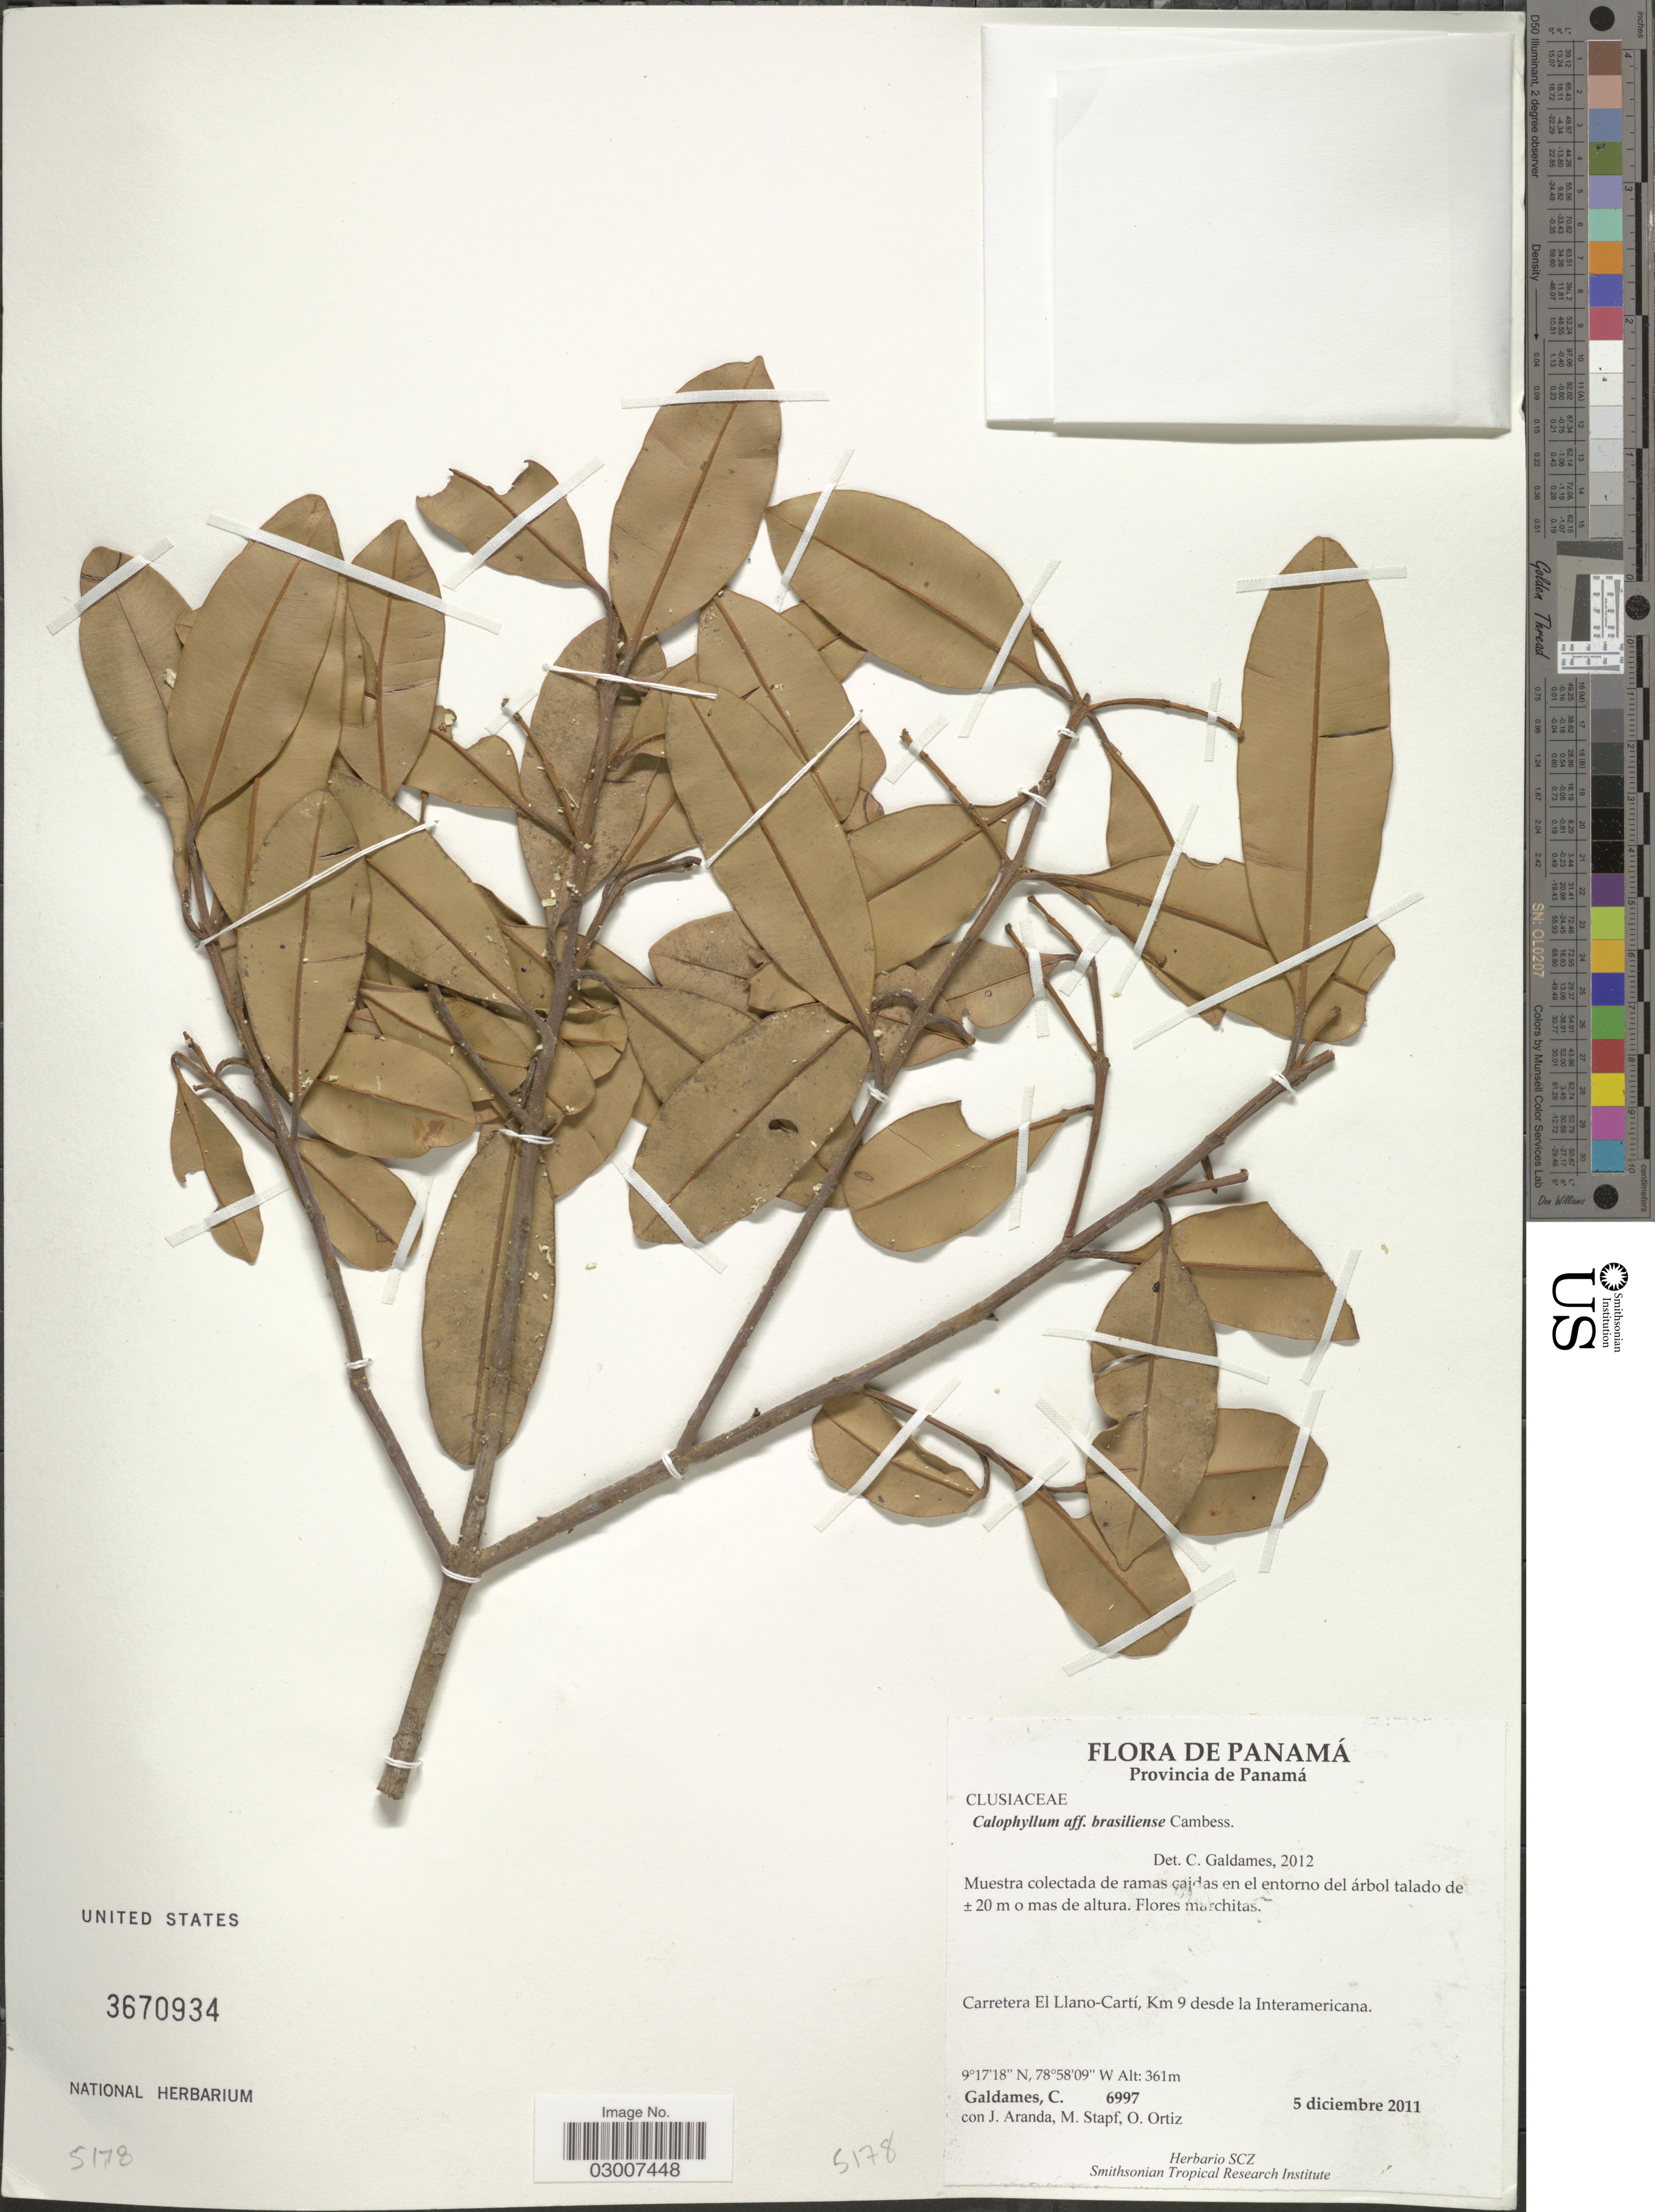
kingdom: Plantae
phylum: Tracheophyta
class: Magnoliopsida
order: Malpighiales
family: Calophyllaceae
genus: Calophyllum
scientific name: Calophyllum brasiliense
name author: Cambess.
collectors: C. Galdames, J. Aranda, M. Stapf & O. O. Ortiz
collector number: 6997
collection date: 2011-12-05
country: Panama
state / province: Panamá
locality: Carretera El Llano-Cartí, Km 9 desde la Interamericana.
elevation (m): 361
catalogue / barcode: US 3670934